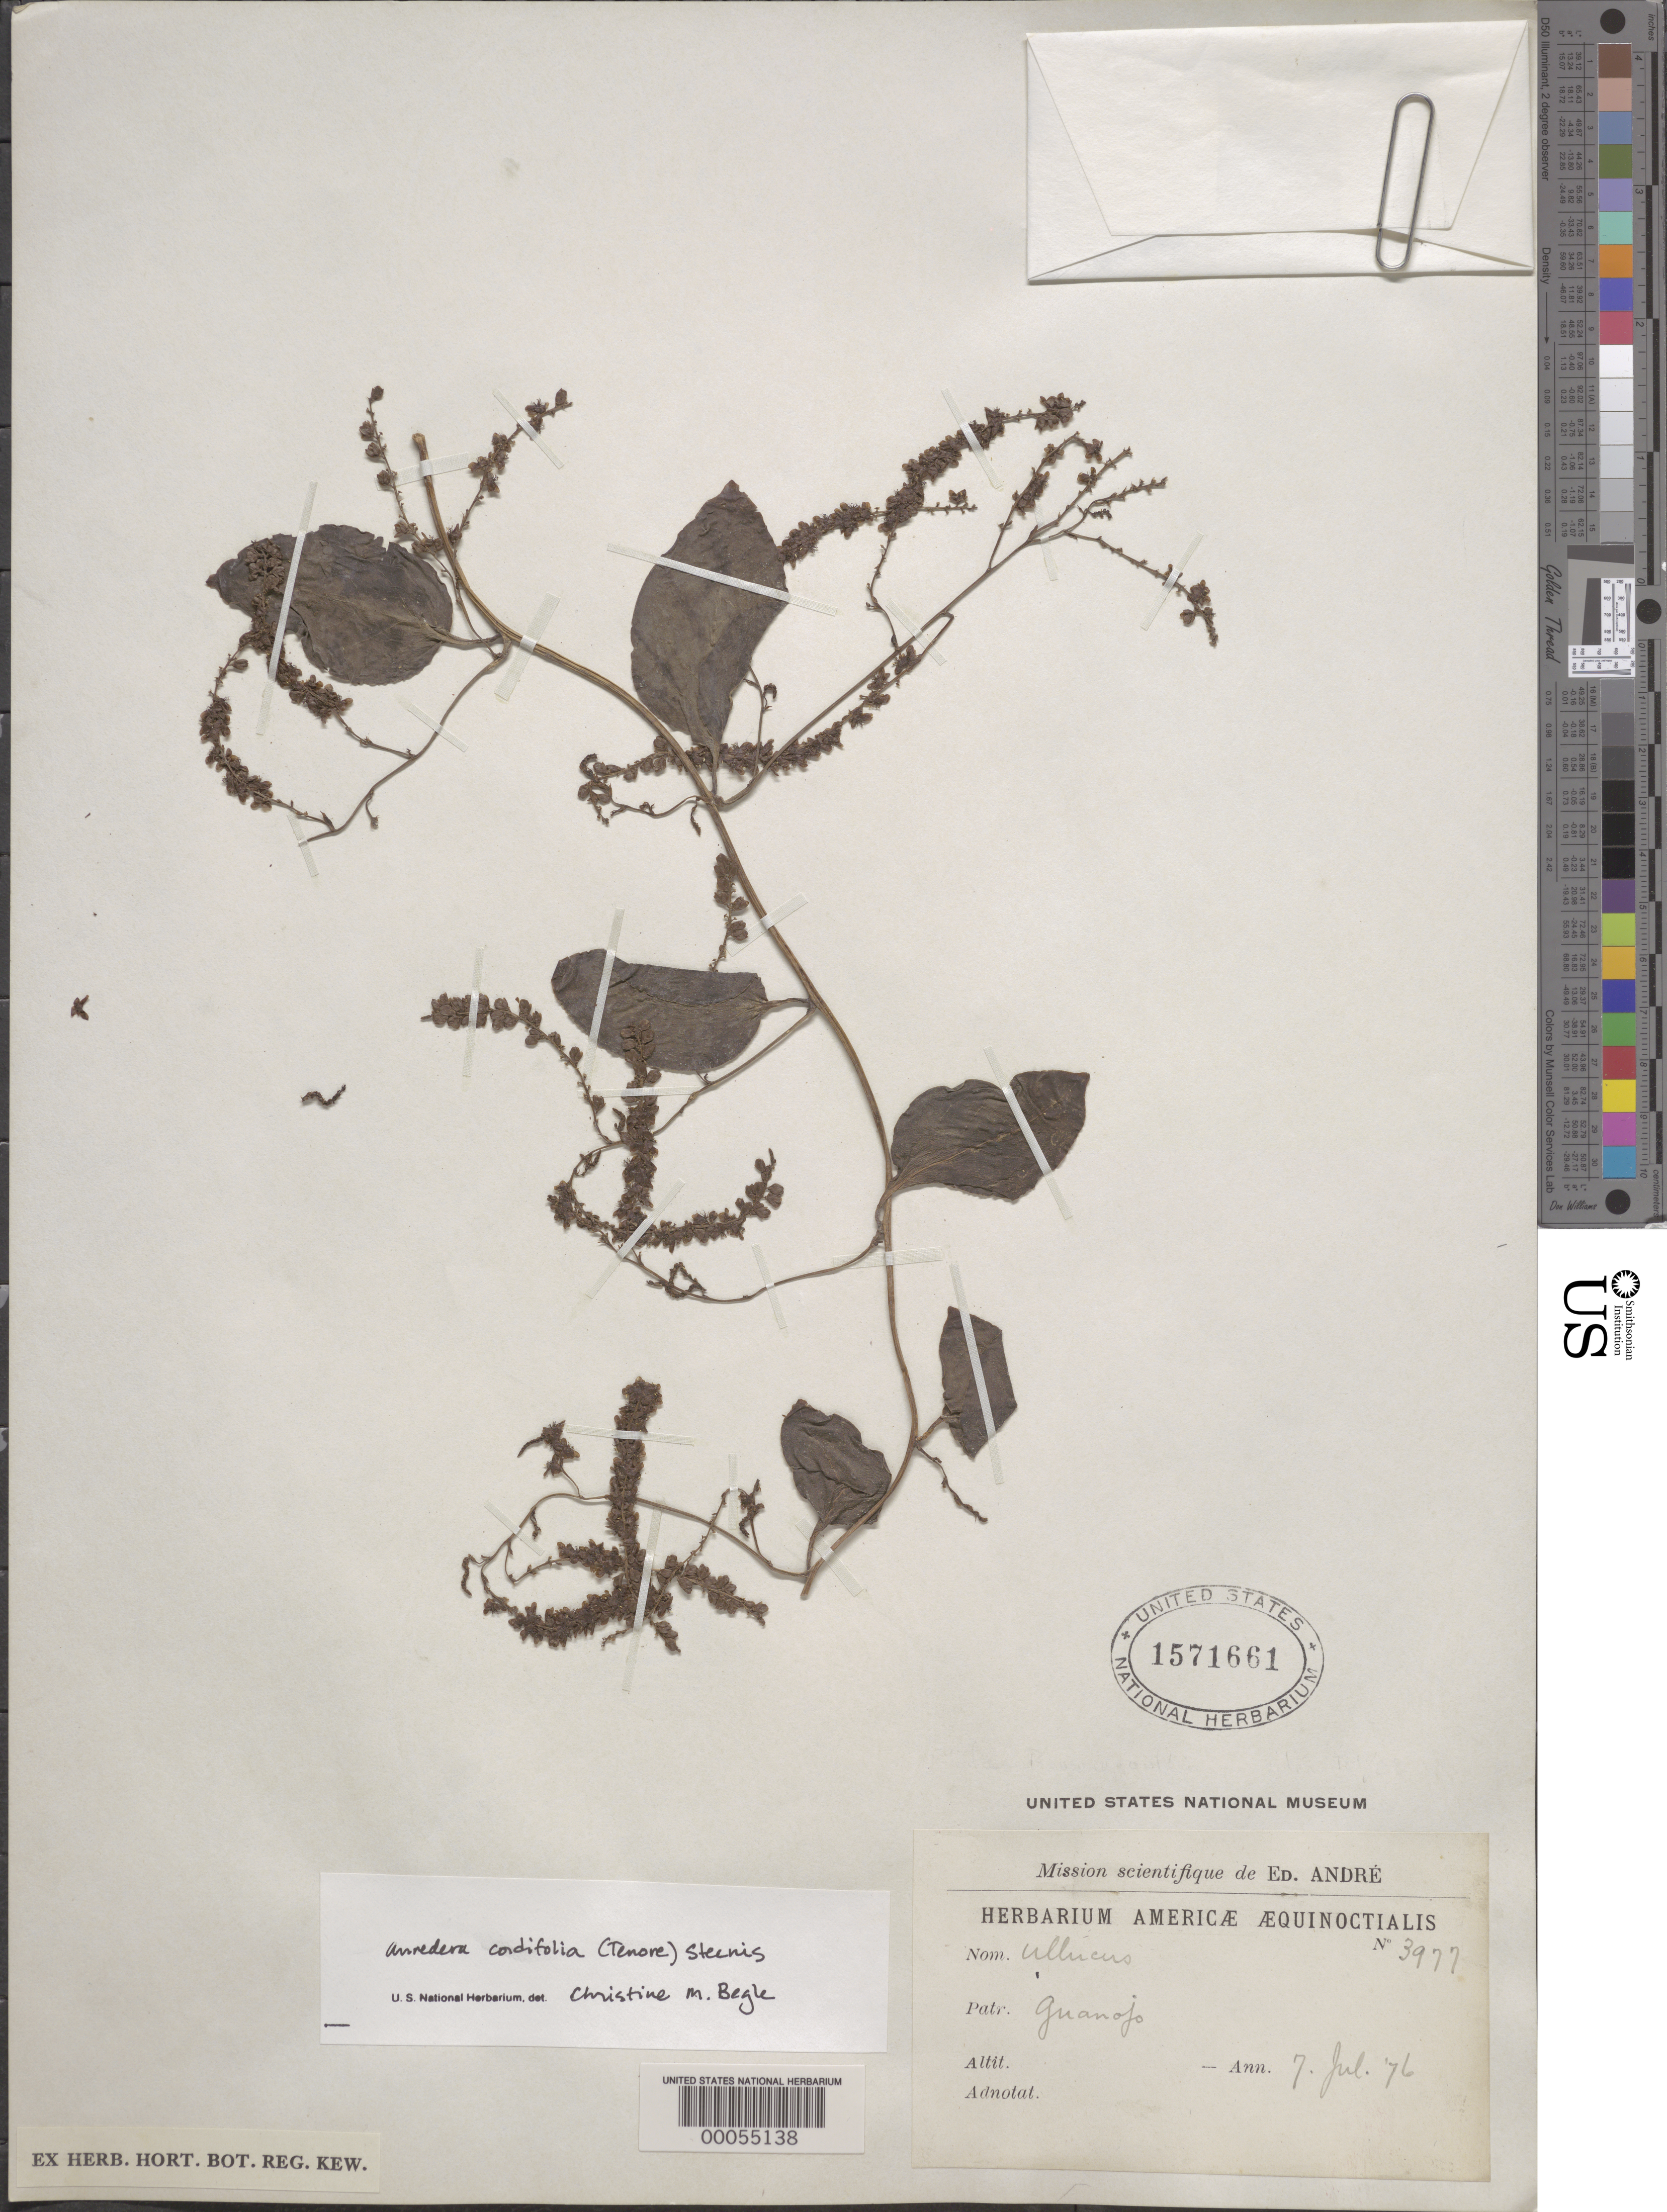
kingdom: Plantae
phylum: Tracheophyta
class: Magnoliopsida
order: Caryophyllales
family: Basellaceae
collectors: E. Andre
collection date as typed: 07 Jul 1876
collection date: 1876-07-07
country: Germany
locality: Gorgenthal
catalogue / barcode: US 1571661